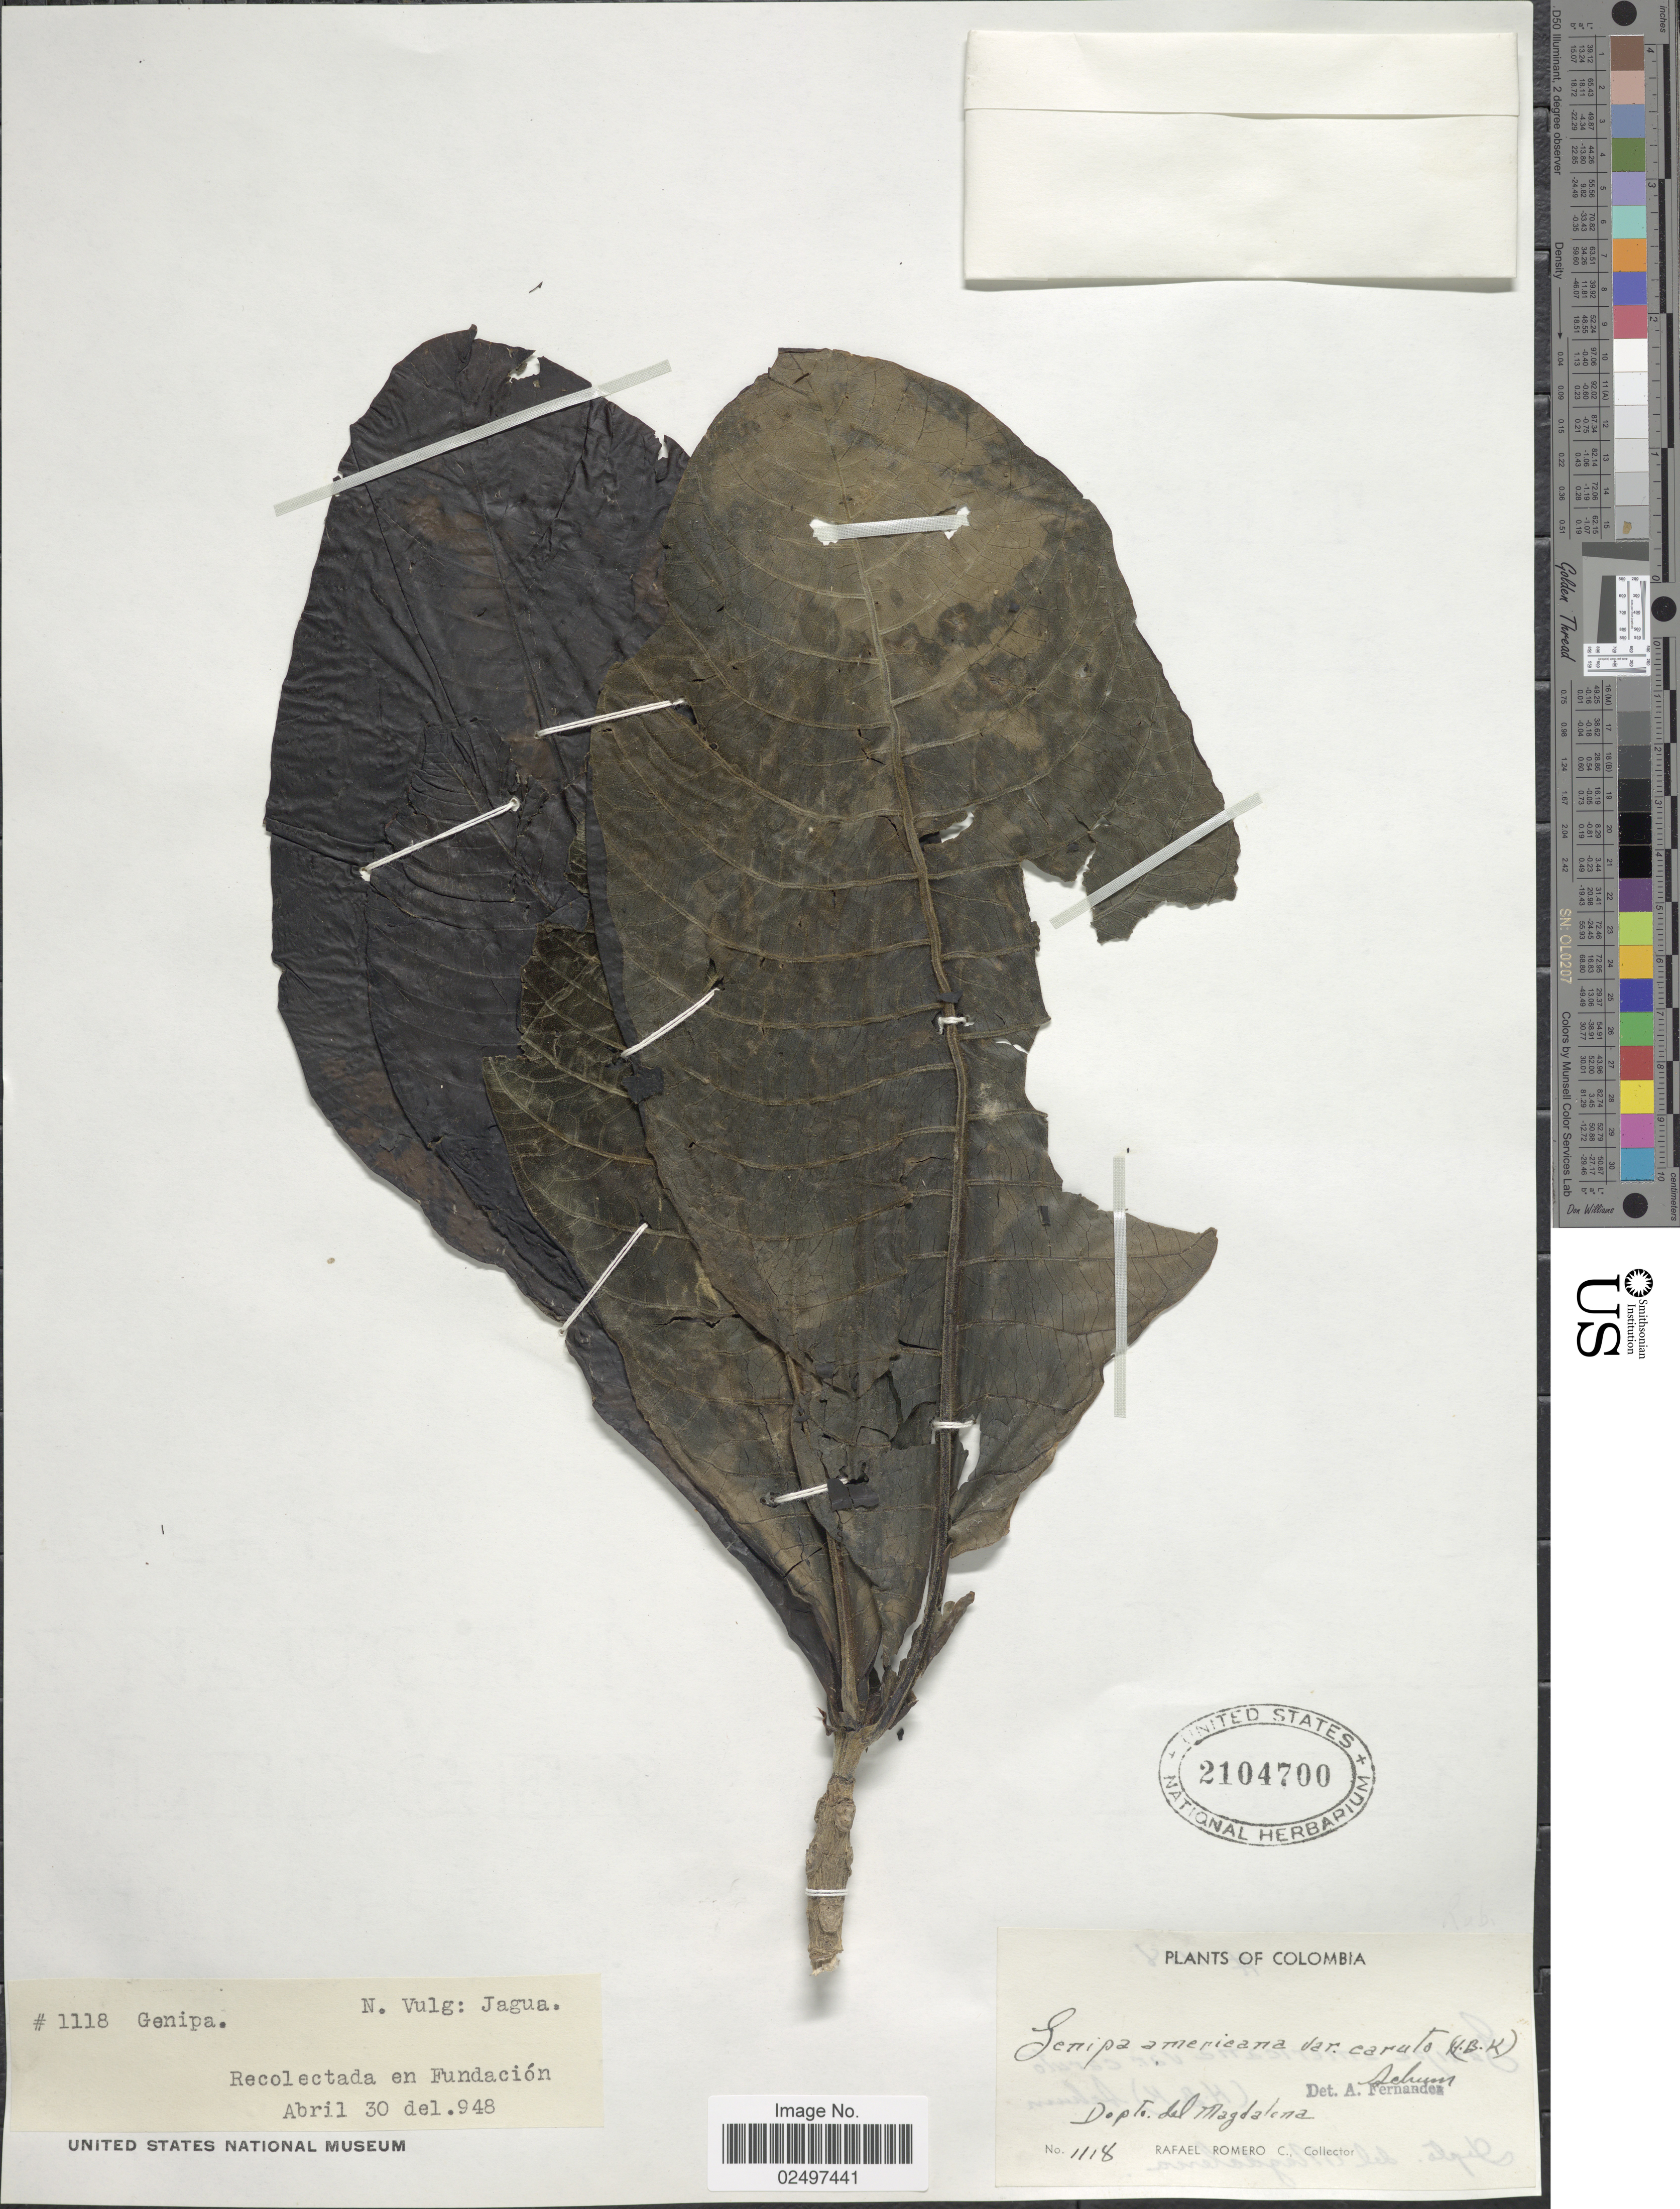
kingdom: Plantae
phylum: Tracheophyta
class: Magnoliopsida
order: Gentianales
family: Rubiaceae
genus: Genipa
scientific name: Genipa americana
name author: L.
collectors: R. Romero Castañeda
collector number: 1118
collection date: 1948-04-30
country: Colombia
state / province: Magdalena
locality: Depto. del Magdalena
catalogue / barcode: US 2104700